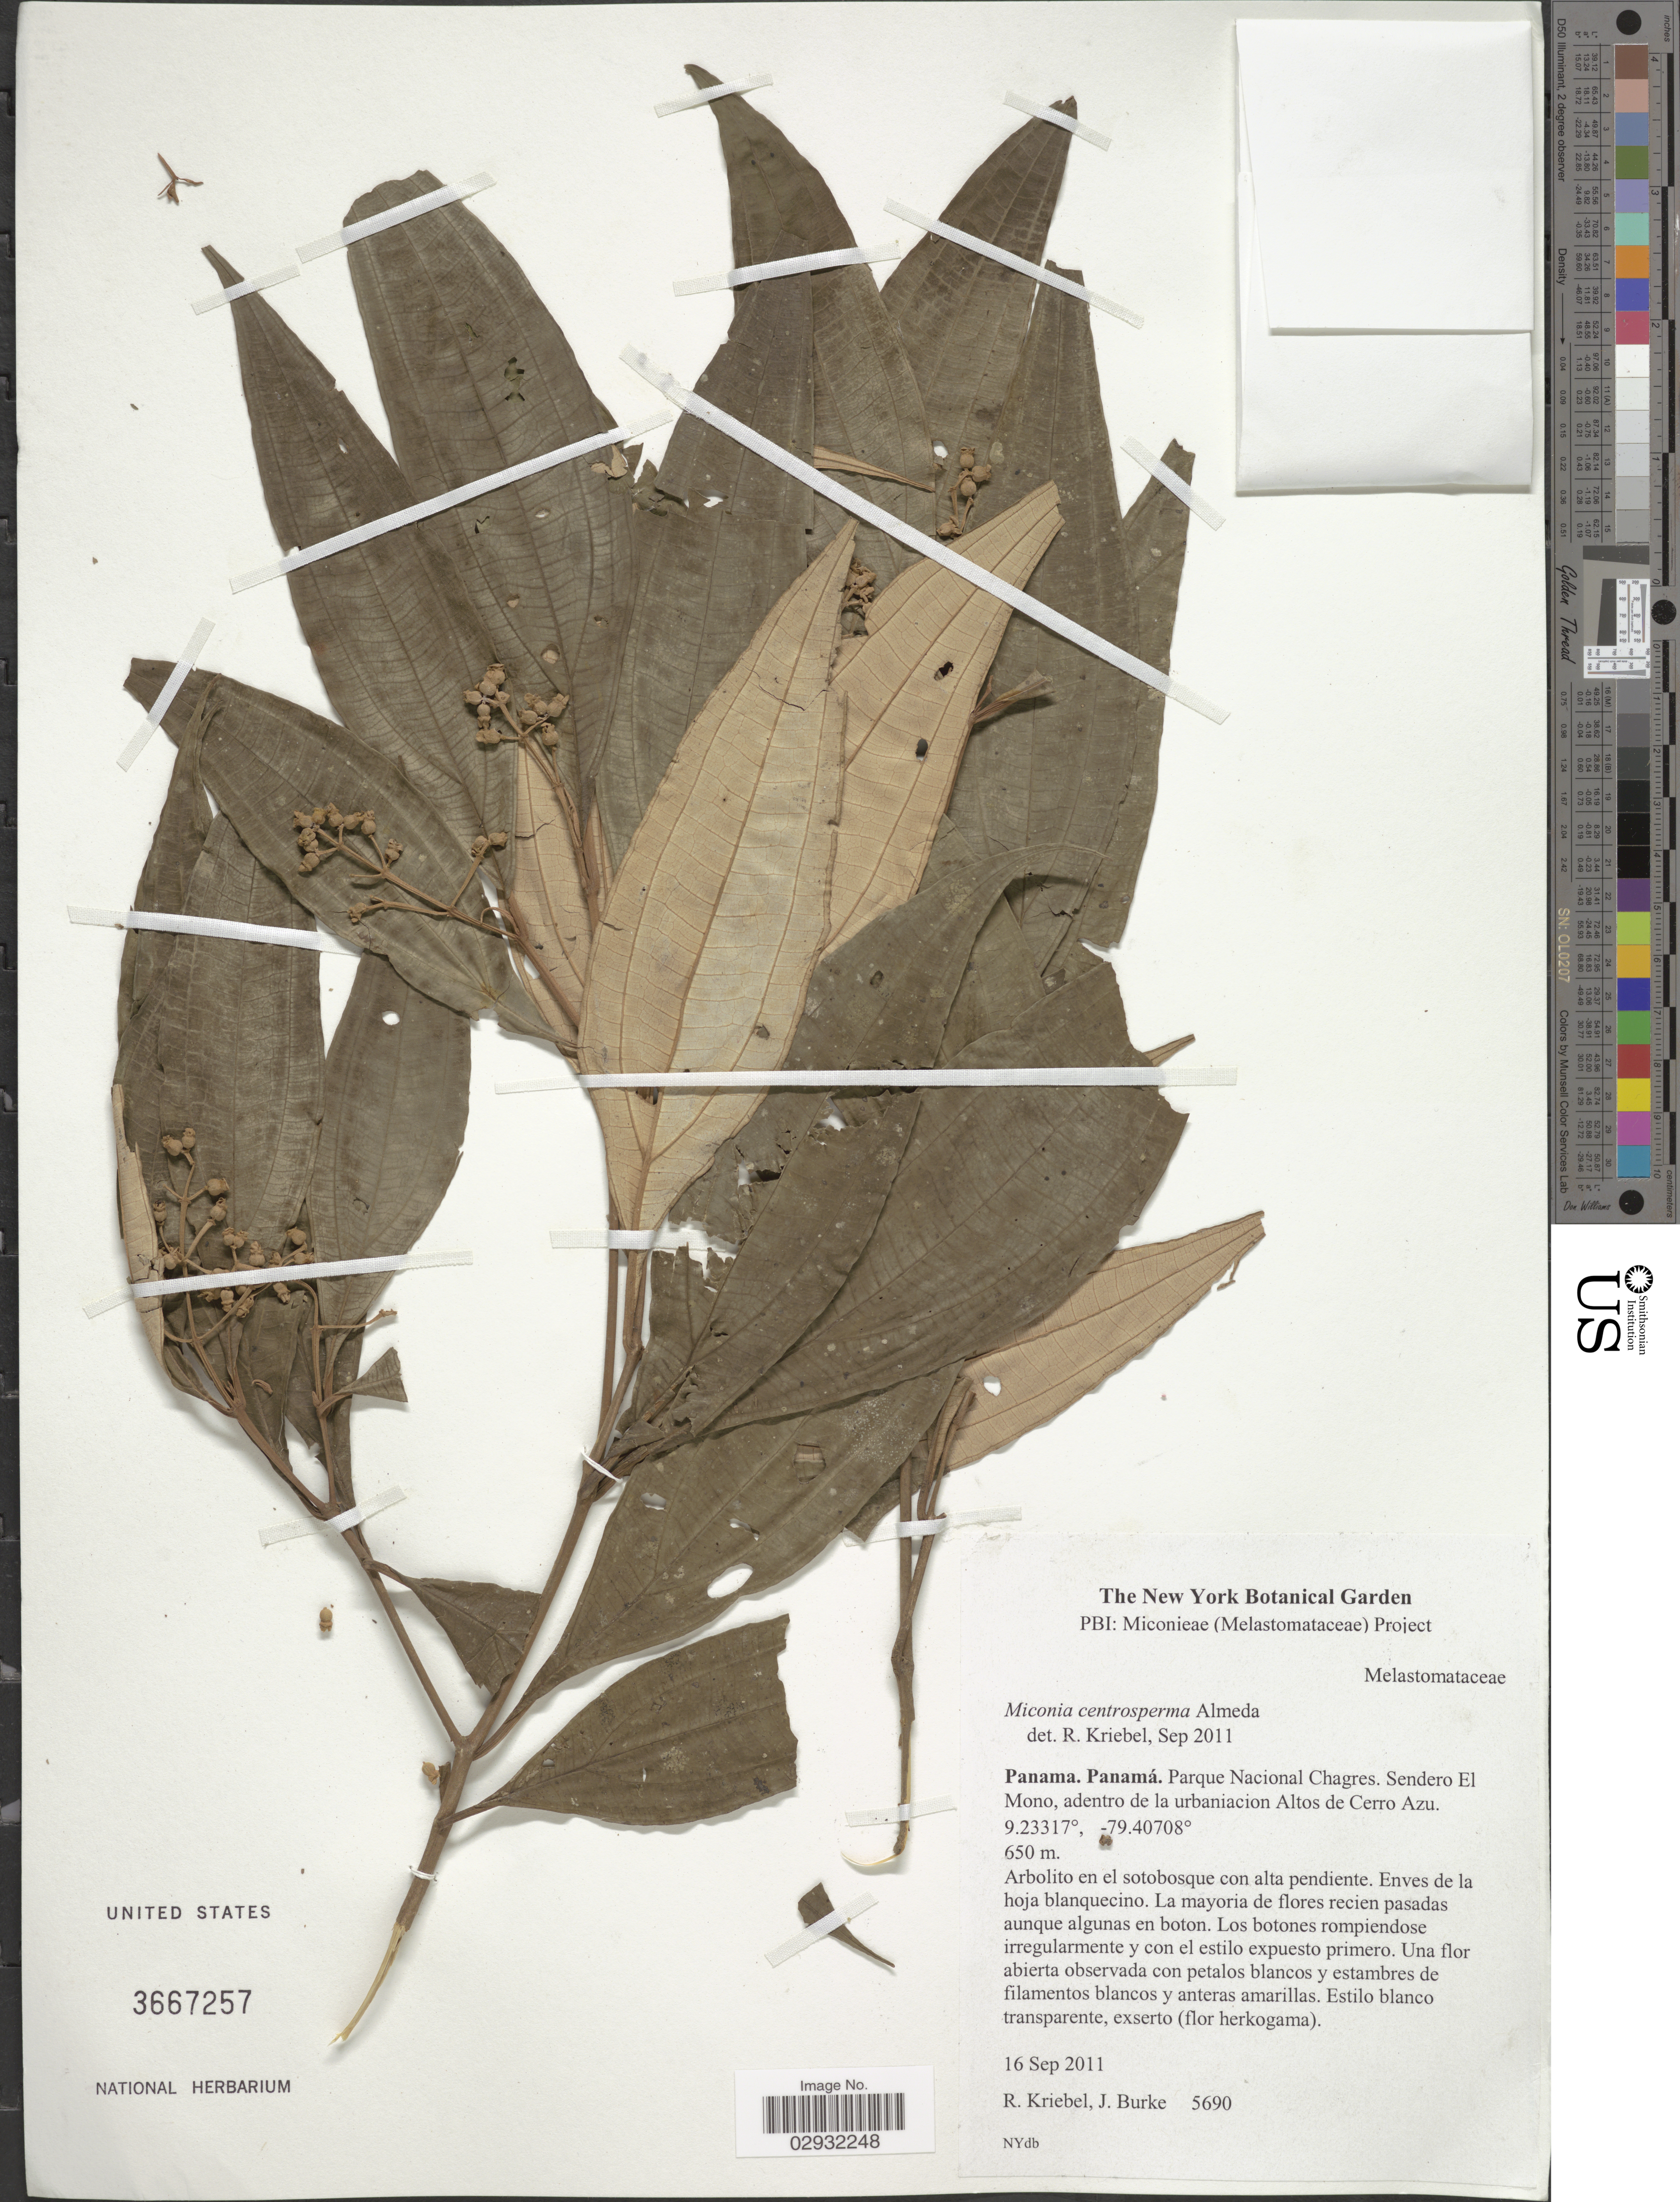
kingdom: Plantae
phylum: Tracheophyta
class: Magnoliopsida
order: Myrtales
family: Melastomataceae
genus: Miconia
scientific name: Miconia centrosperma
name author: Almeda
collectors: R. Kriebel & J. Burke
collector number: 5690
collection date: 2011-09-16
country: Panama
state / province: Panamá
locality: Parque Nacional Chagres, Sendero El Mono, adentro de la urbaniacion Altos de Cerro Azu.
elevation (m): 650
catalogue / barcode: US 3667257